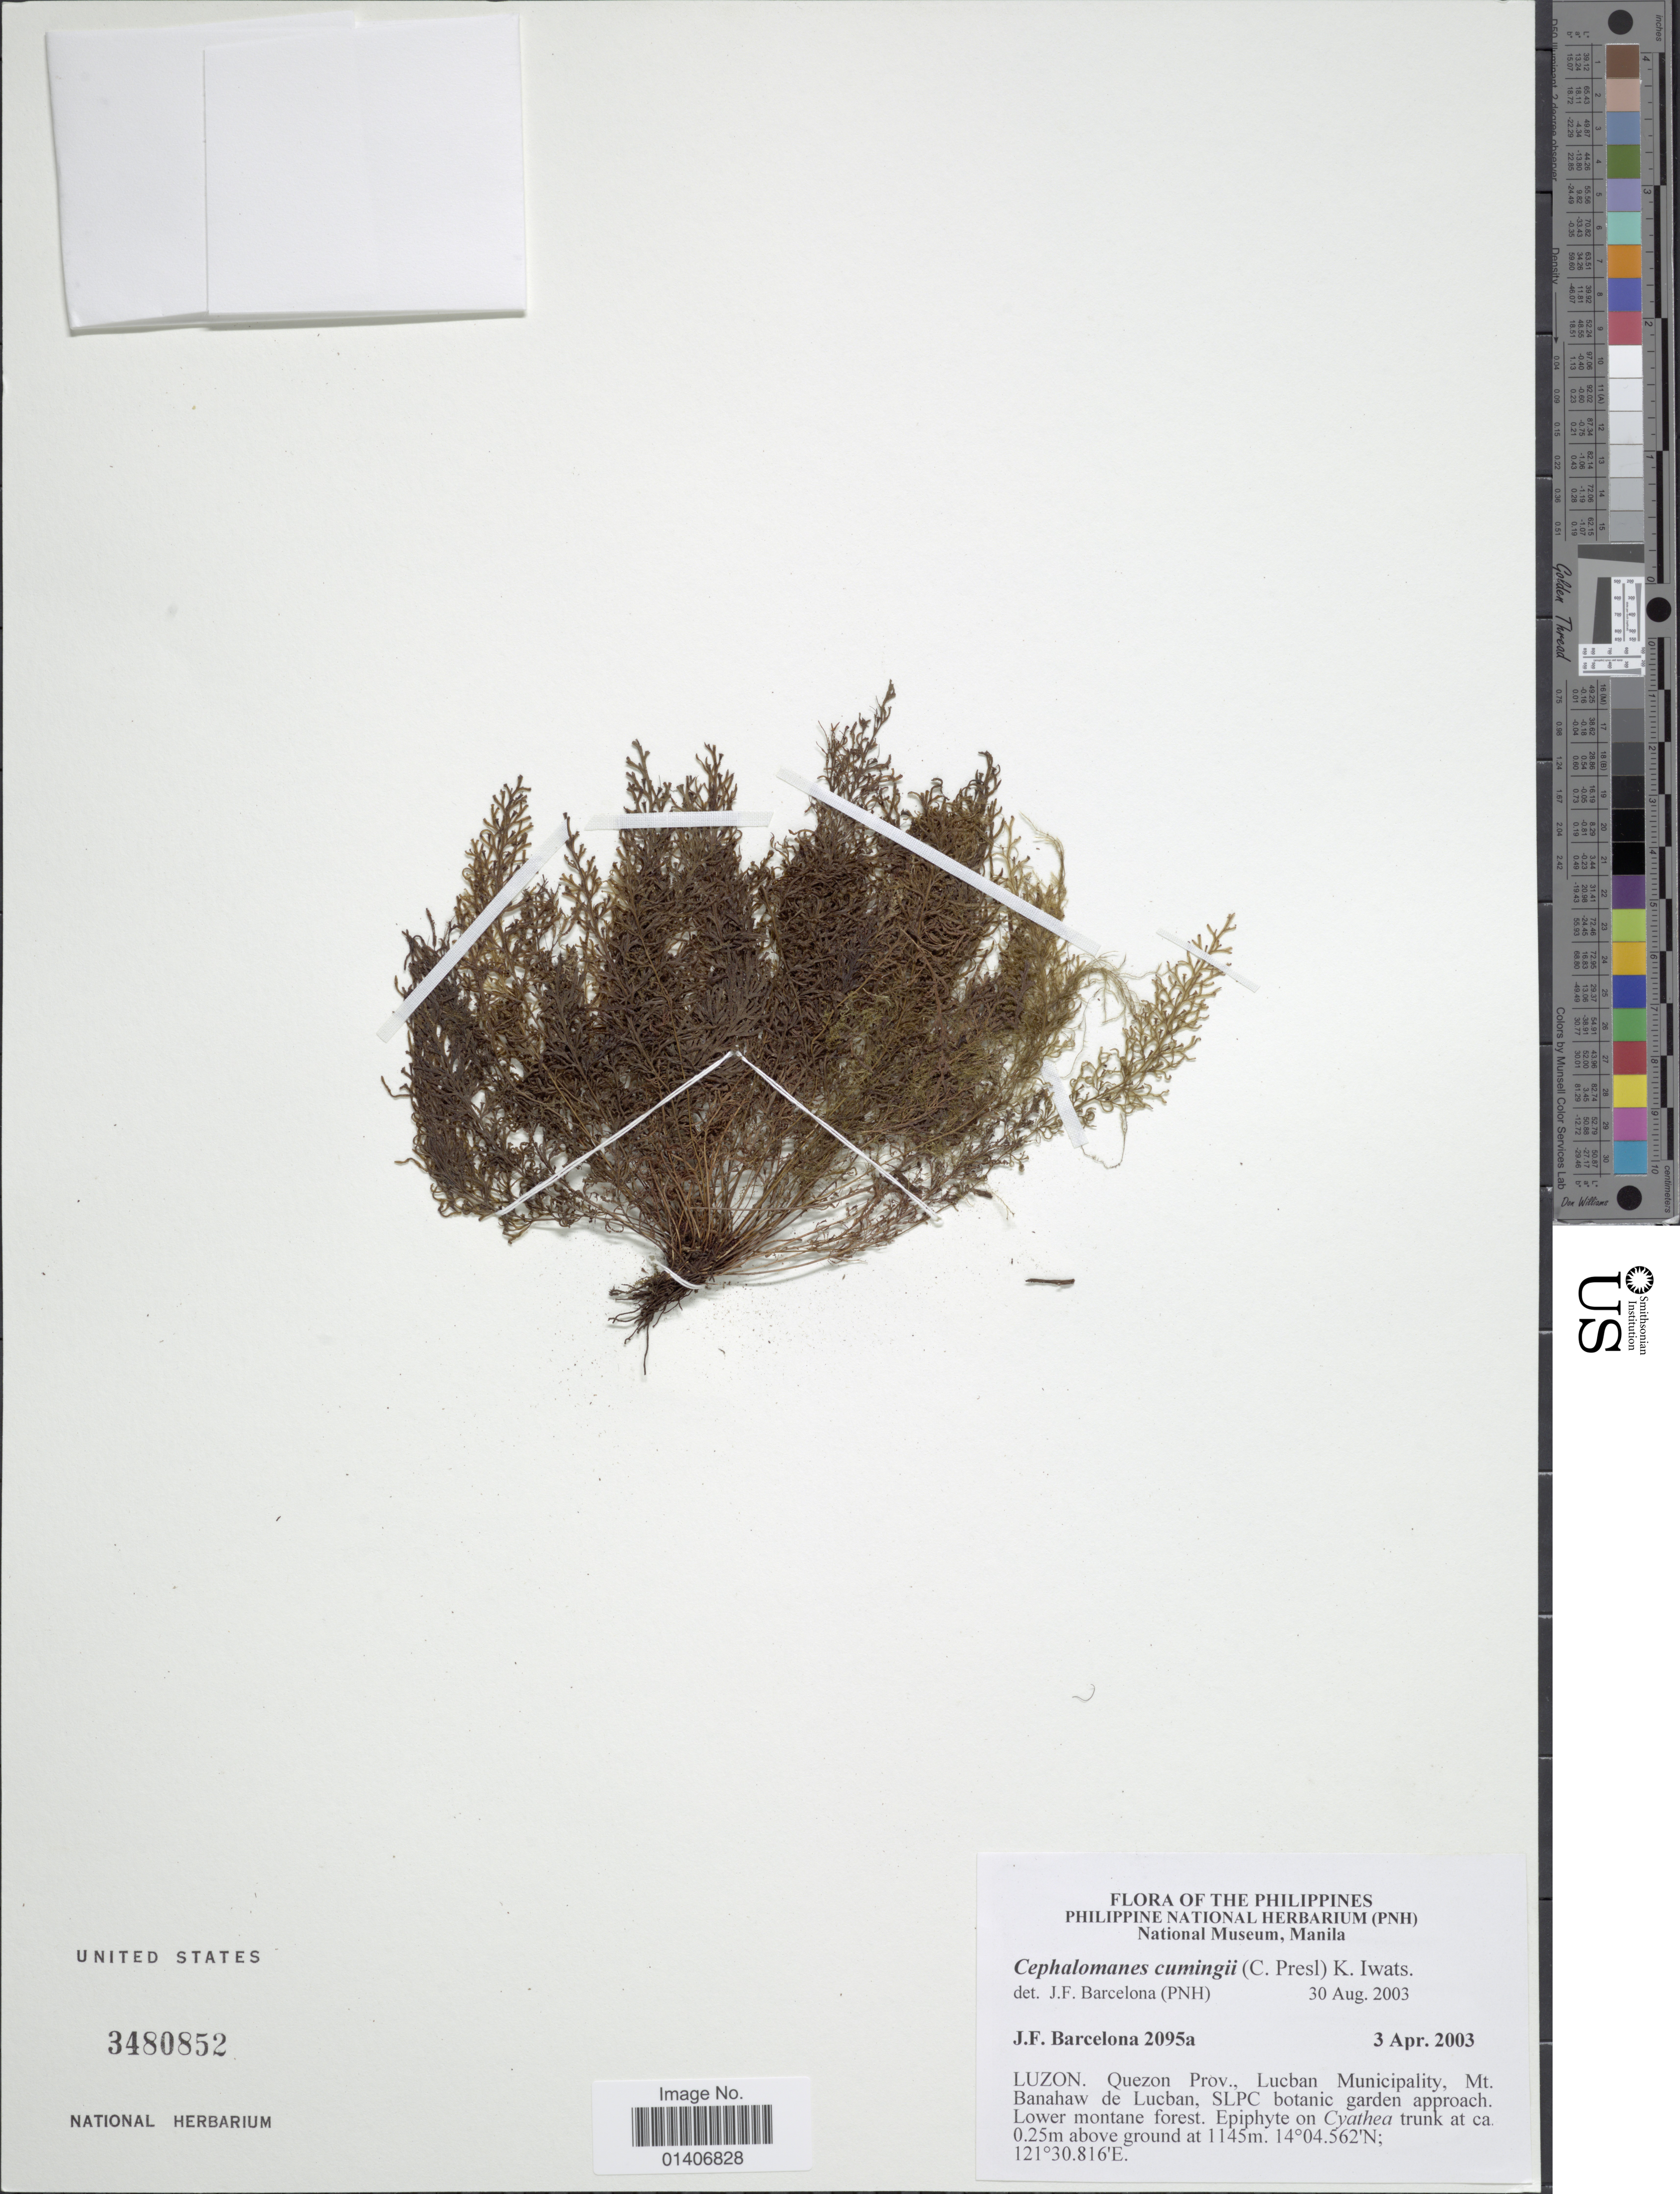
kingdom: Plantae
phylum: Tracheophyta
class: Polypodiopsida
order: Hymenophyllales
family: Hymenophyllaceae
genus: Abrodictyum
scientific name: Abrodictyum cumingii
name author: C. Presl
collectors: J. F. Barcelona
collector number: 2095a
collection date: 2003-04-03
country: Philippines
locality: Luzon, Quezon Prov., Lucban municipality, Mt Banahaw de Lucban, SLPC botanic garden approach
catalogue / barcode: US 3480852